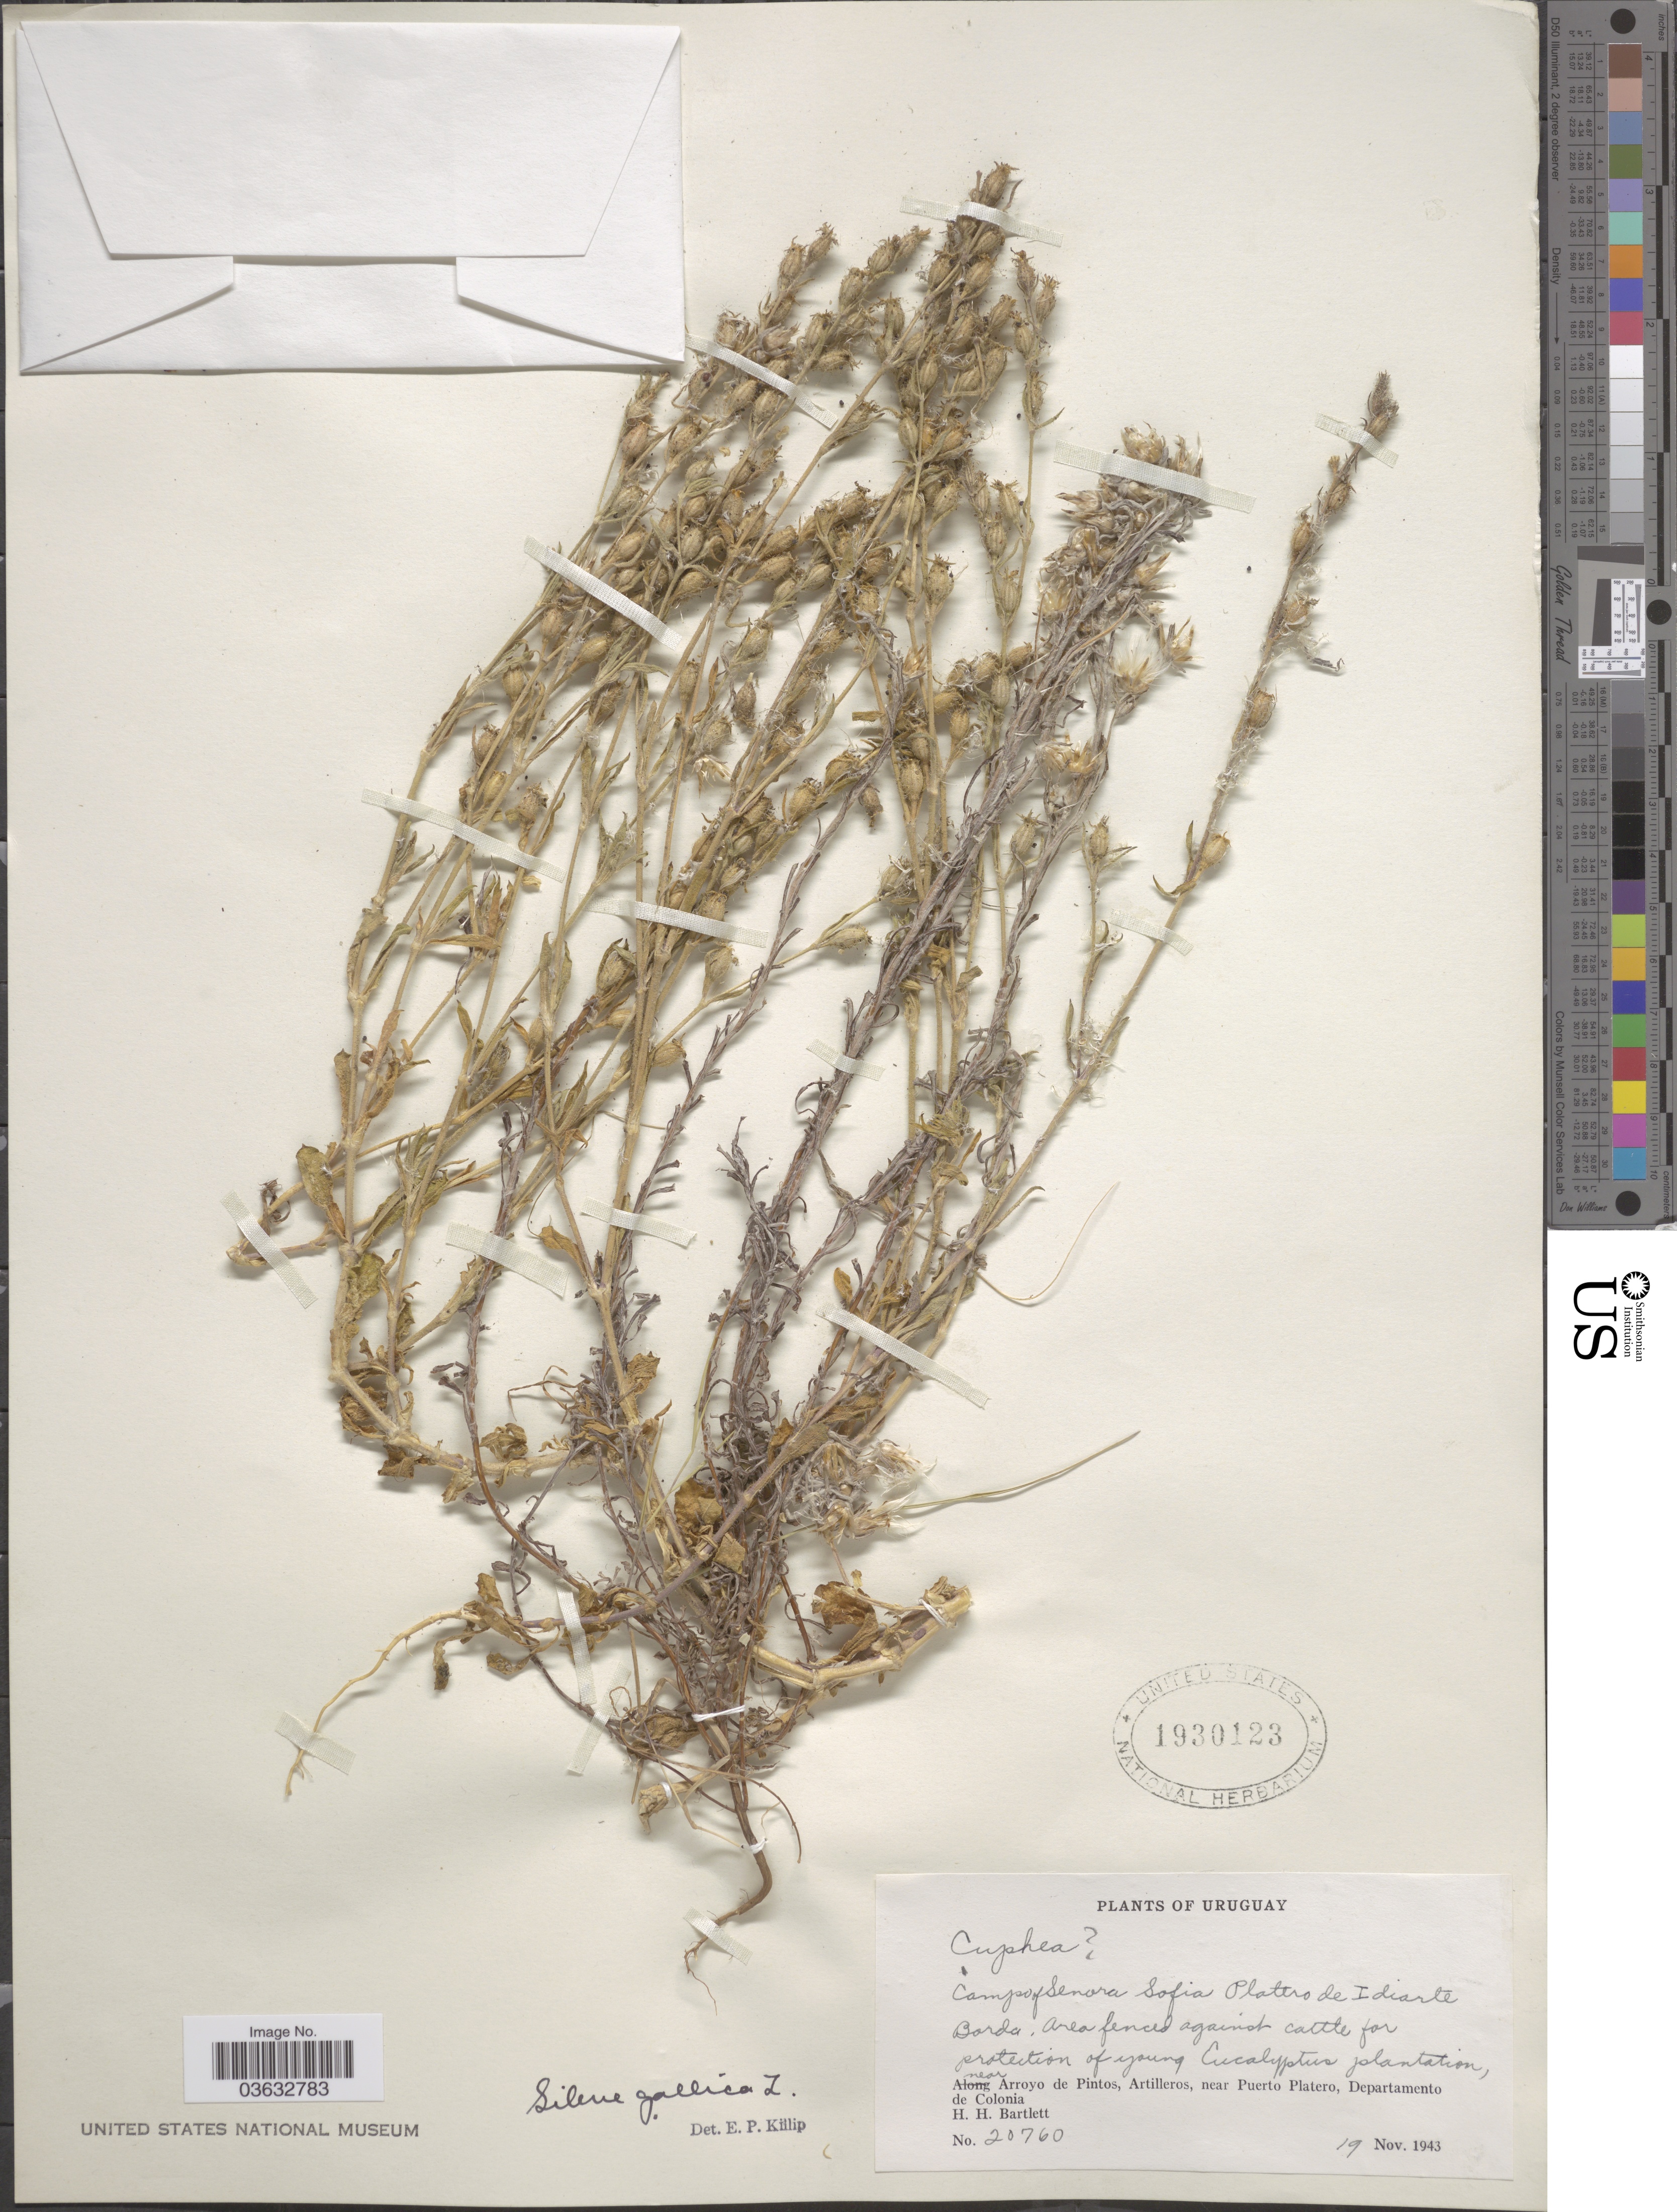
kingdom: Plantae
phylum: Tracheophyta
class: Magnoliopsida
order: Caryophyllales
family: Caryophyllaceae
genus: Silene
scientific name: Silene gallica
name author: L.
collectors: H. H. Bartlett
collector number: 20760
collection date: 1943-11-19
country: Uruguay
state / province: Colonia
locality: Near arroyo de Pintos, Artilleros, near Puerto Platero, Departamento de Colonia.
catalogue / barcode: US 1930123